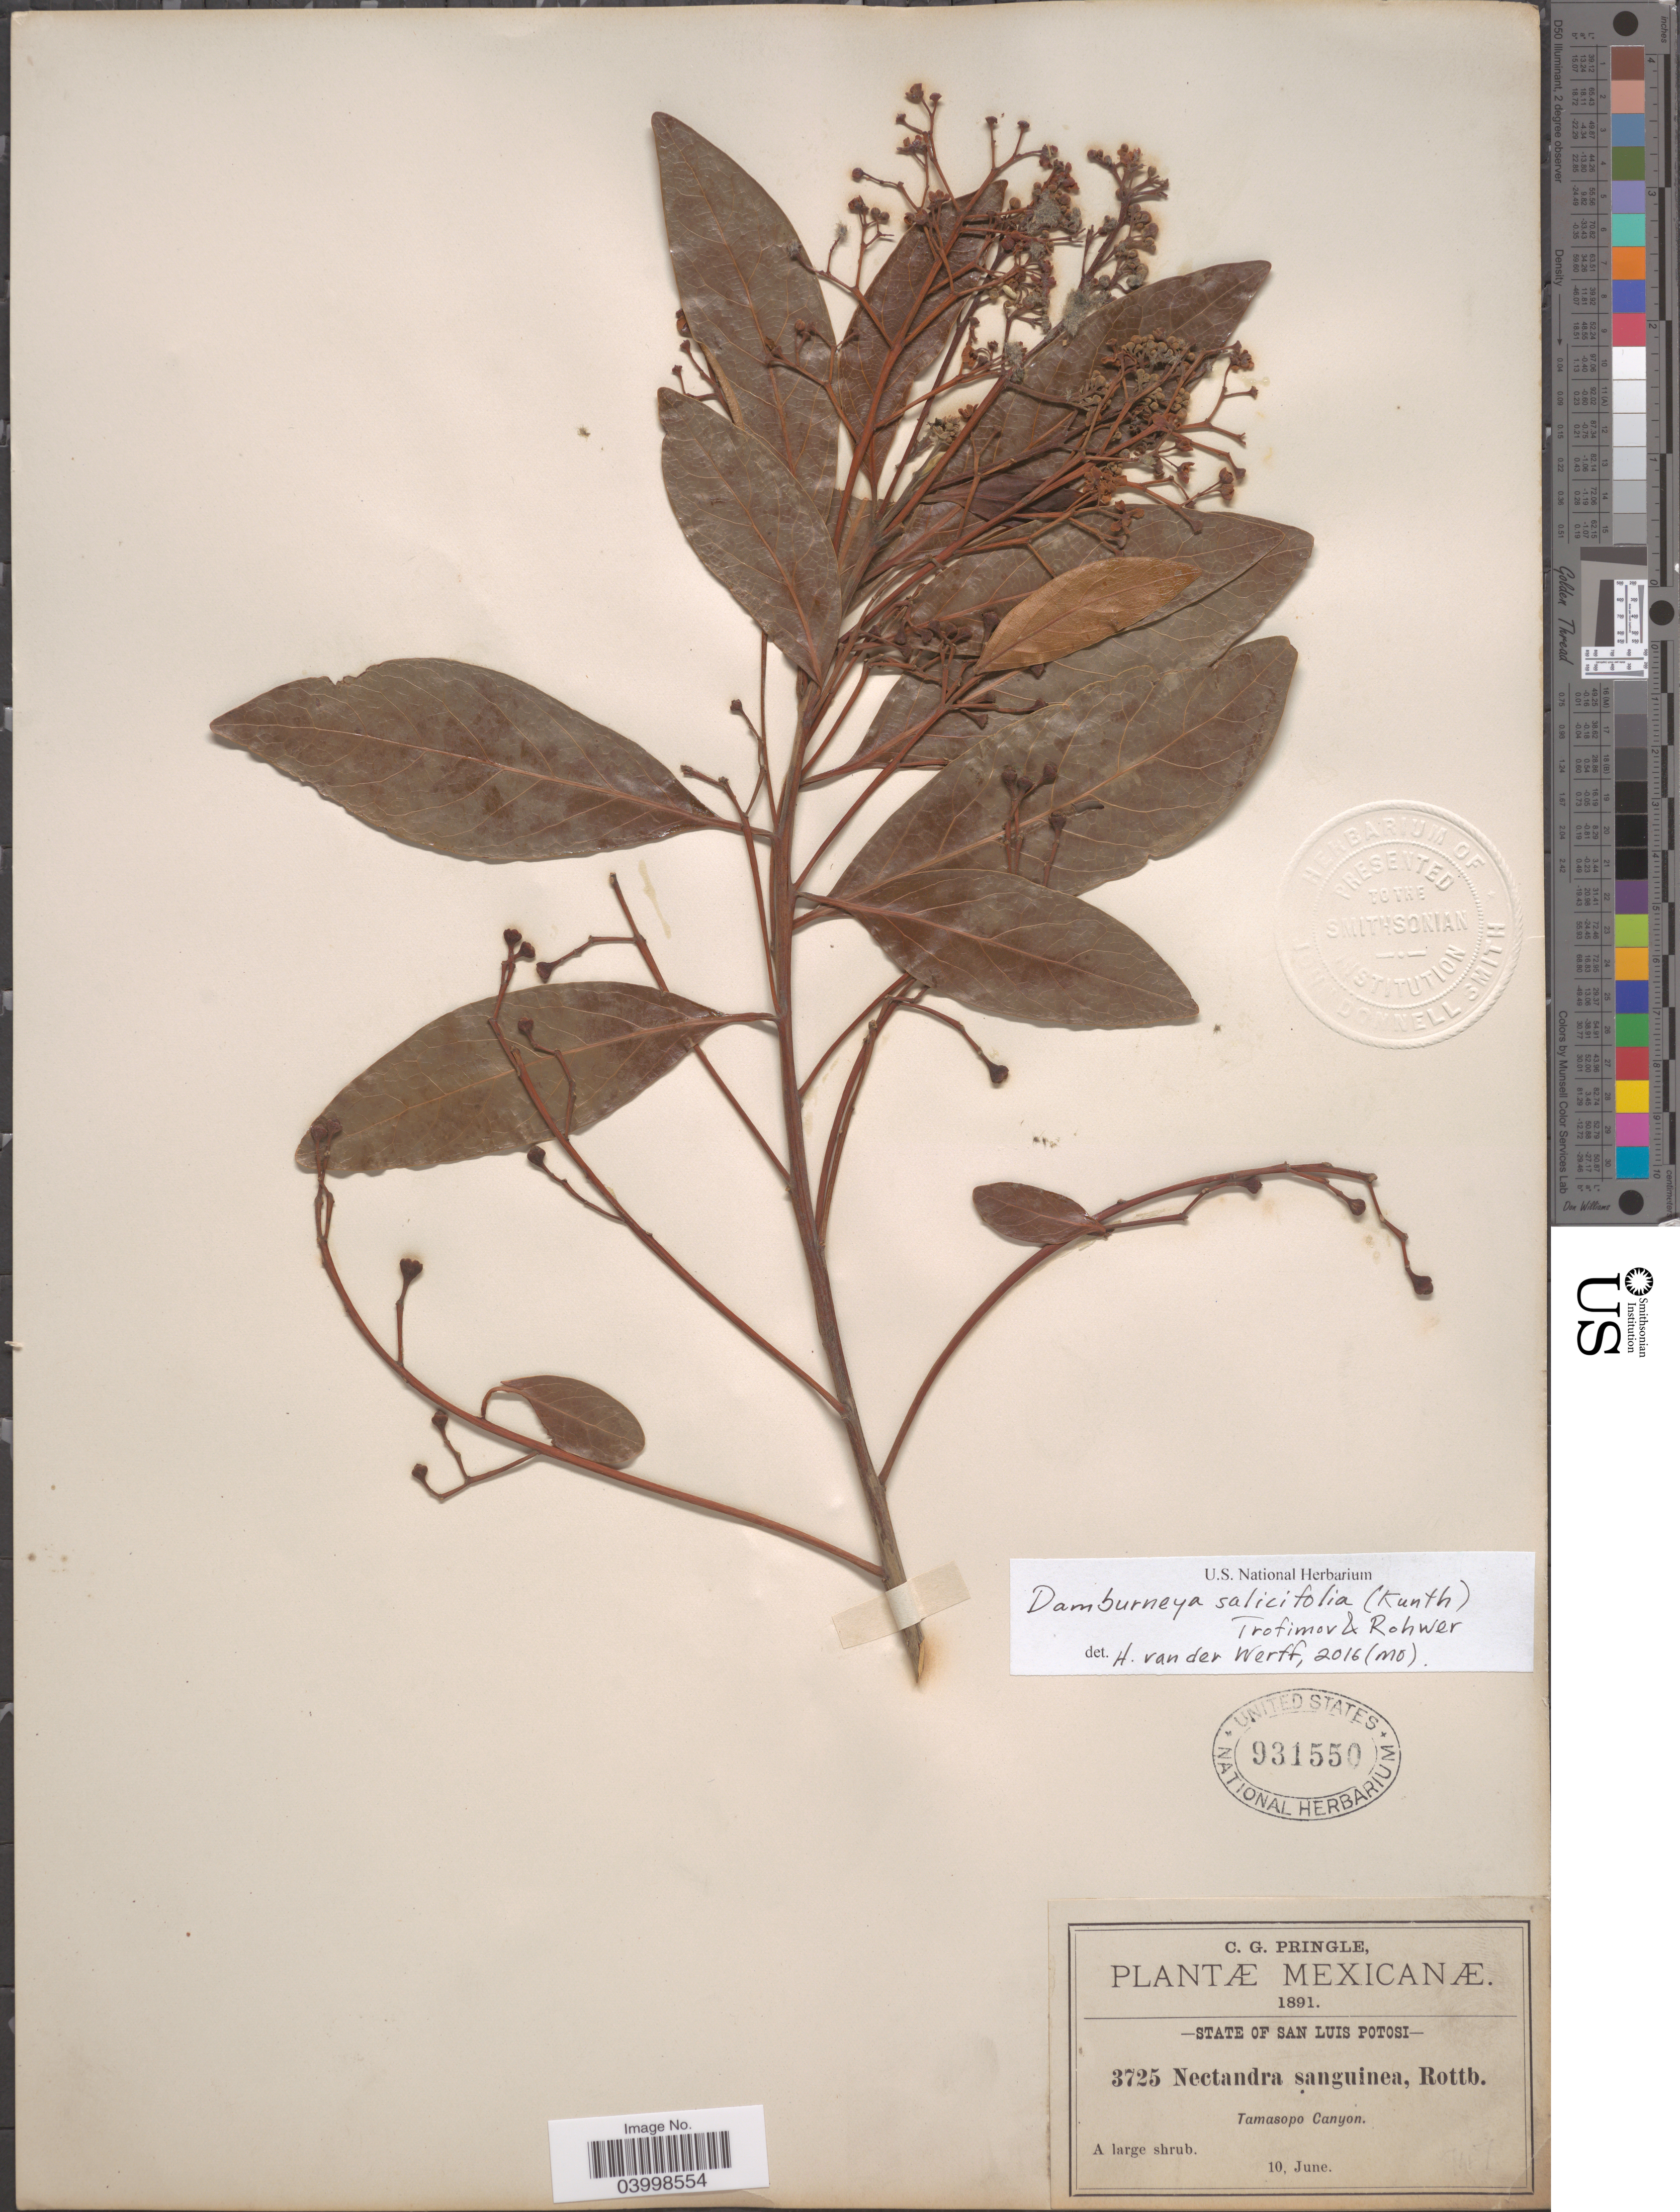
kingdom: Plantae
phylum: Tracheophyta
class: Magnoliopsida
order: Laurales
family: Lauraceae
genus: Damburneya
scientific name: Damburneya salicifolia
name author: (Kunth) Trofimov & Rohwer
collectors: C. G. Pringle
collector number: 3725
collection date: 1891-06-10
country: Mexico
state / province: San Luis Potosí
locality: Tamasopo Canyon.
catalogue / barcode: US 931550